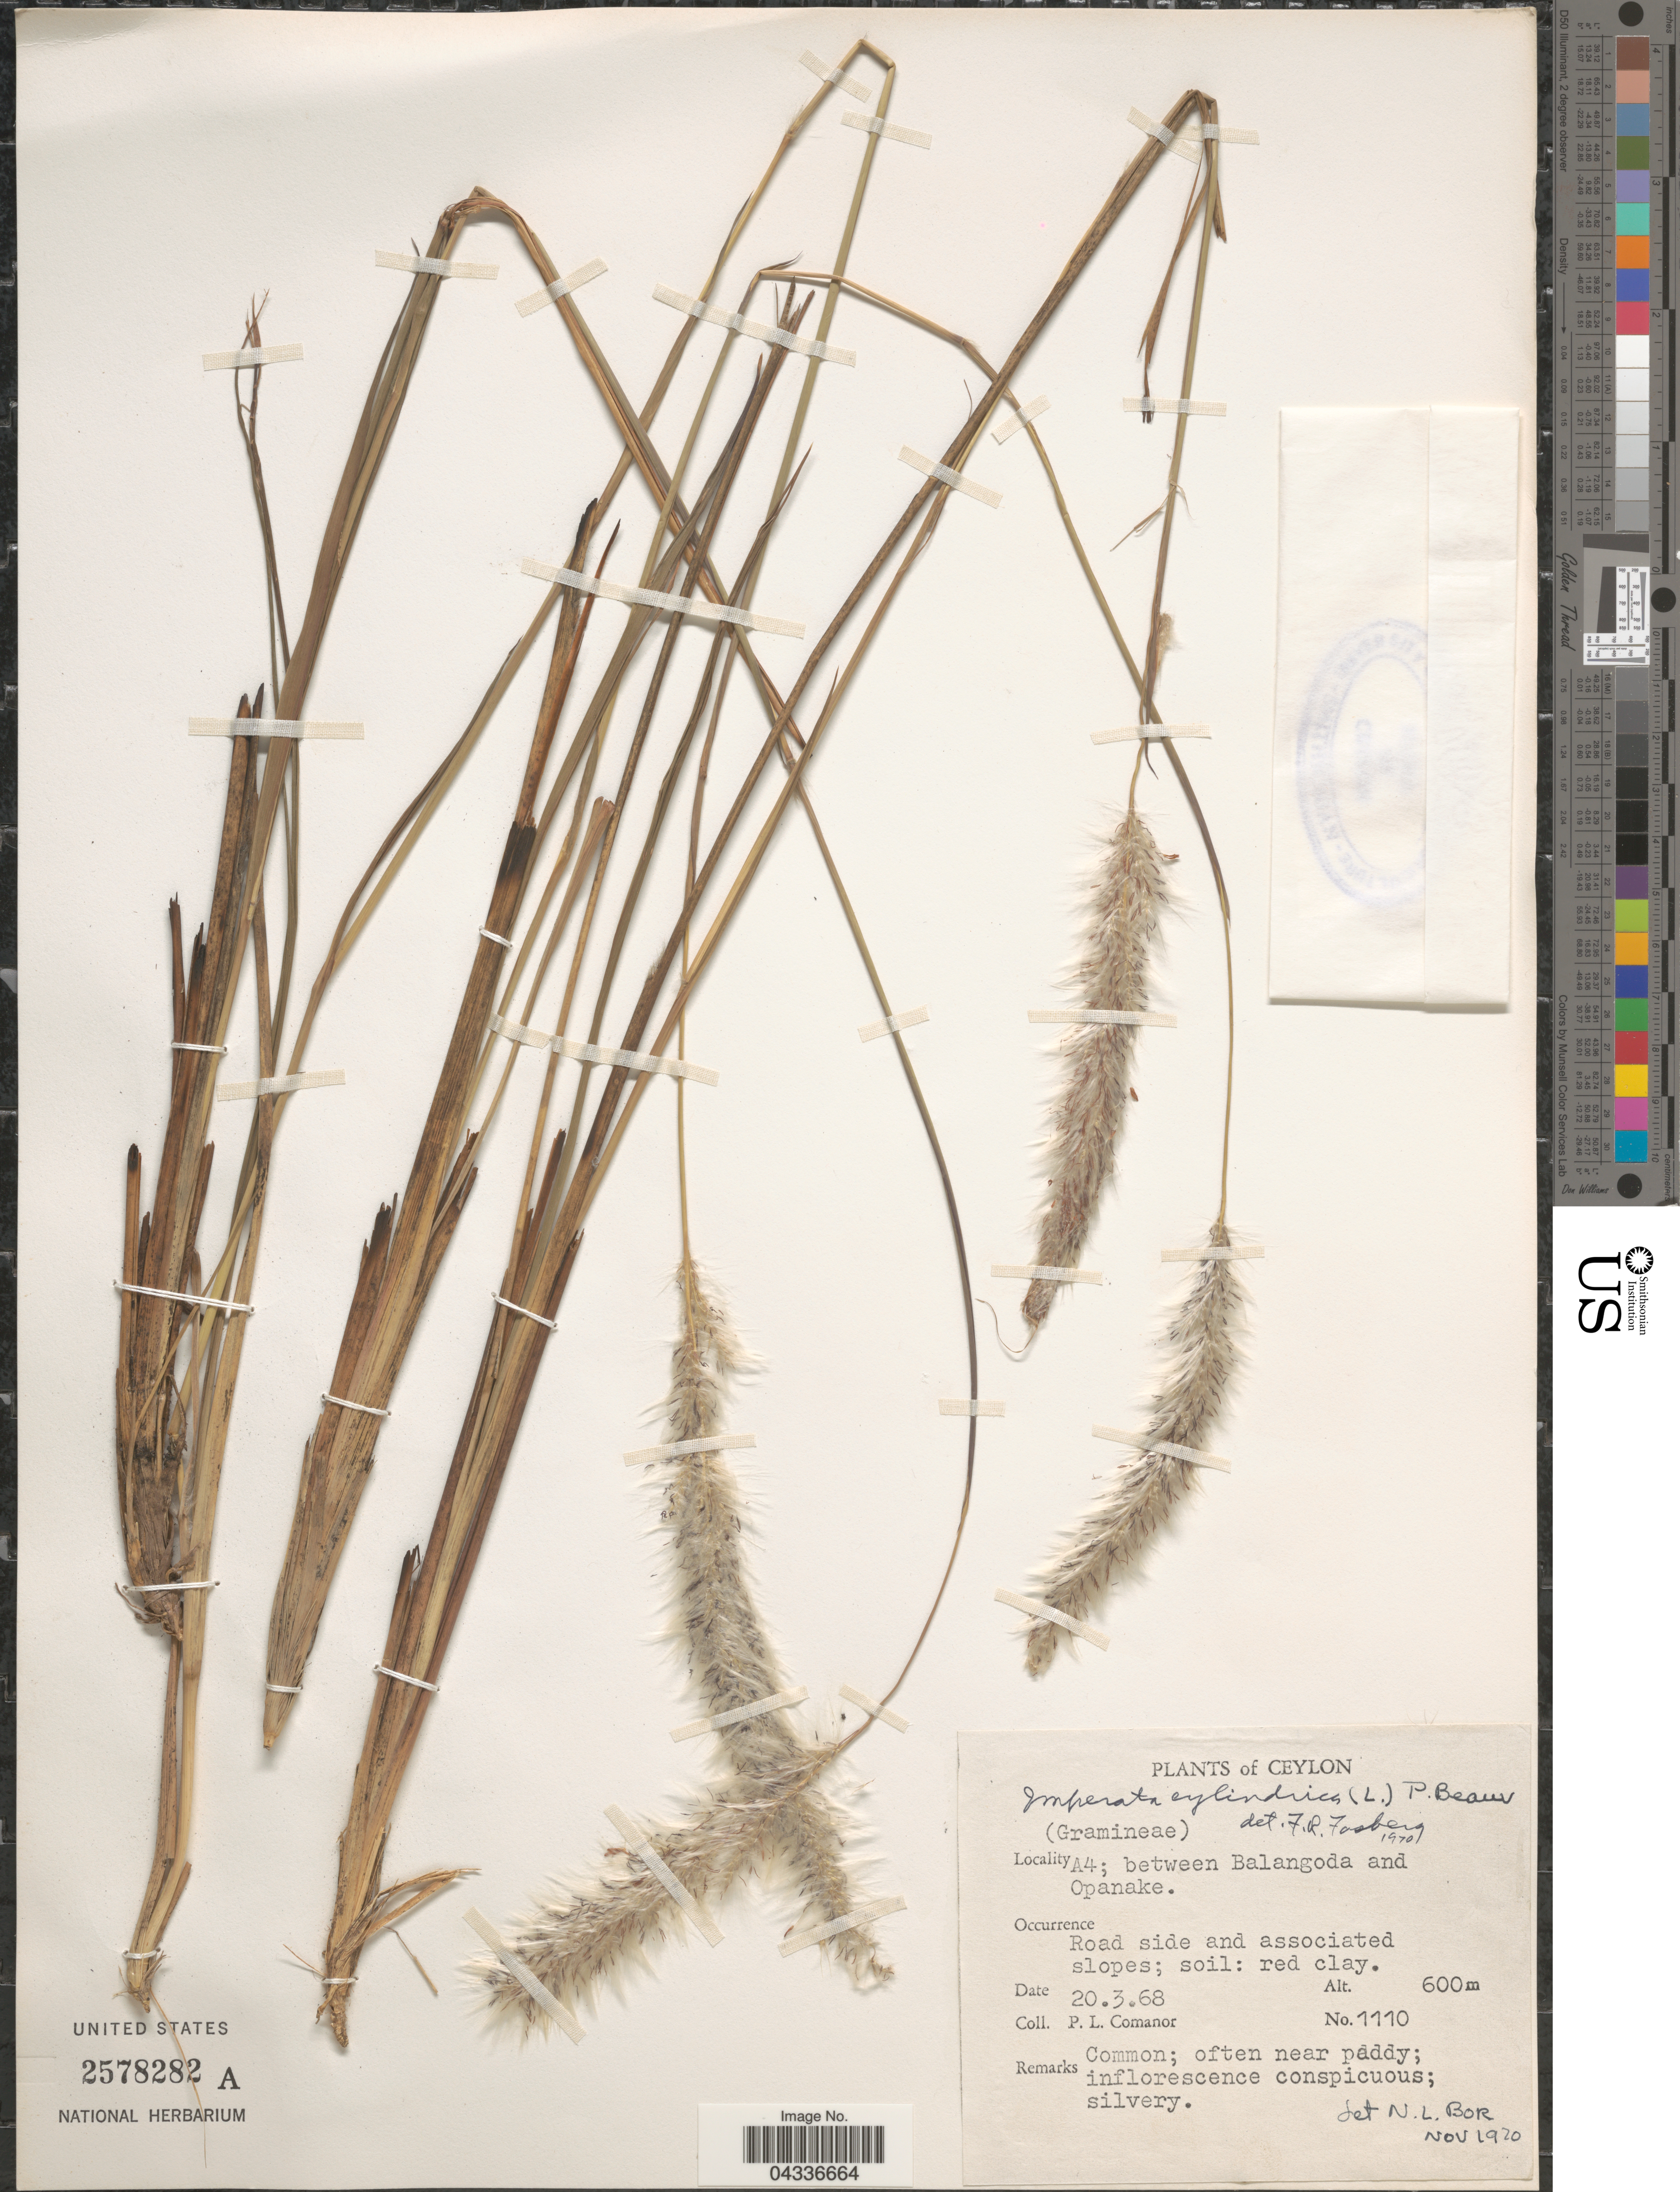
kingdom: Plantae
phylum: Tracheophyta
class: Liliopsida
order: Poales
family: Poaceae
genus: Imperata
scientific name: Imperata cylindrica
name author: (L.) P. Beauv.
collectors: P. Comanor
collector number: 1110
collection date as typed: Transcribed d/m/y: 20/3/68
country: Sri Lanka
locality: Ceylon. A4; between Balangoda and Opanake.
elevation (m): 600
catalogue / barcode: US 2578282A